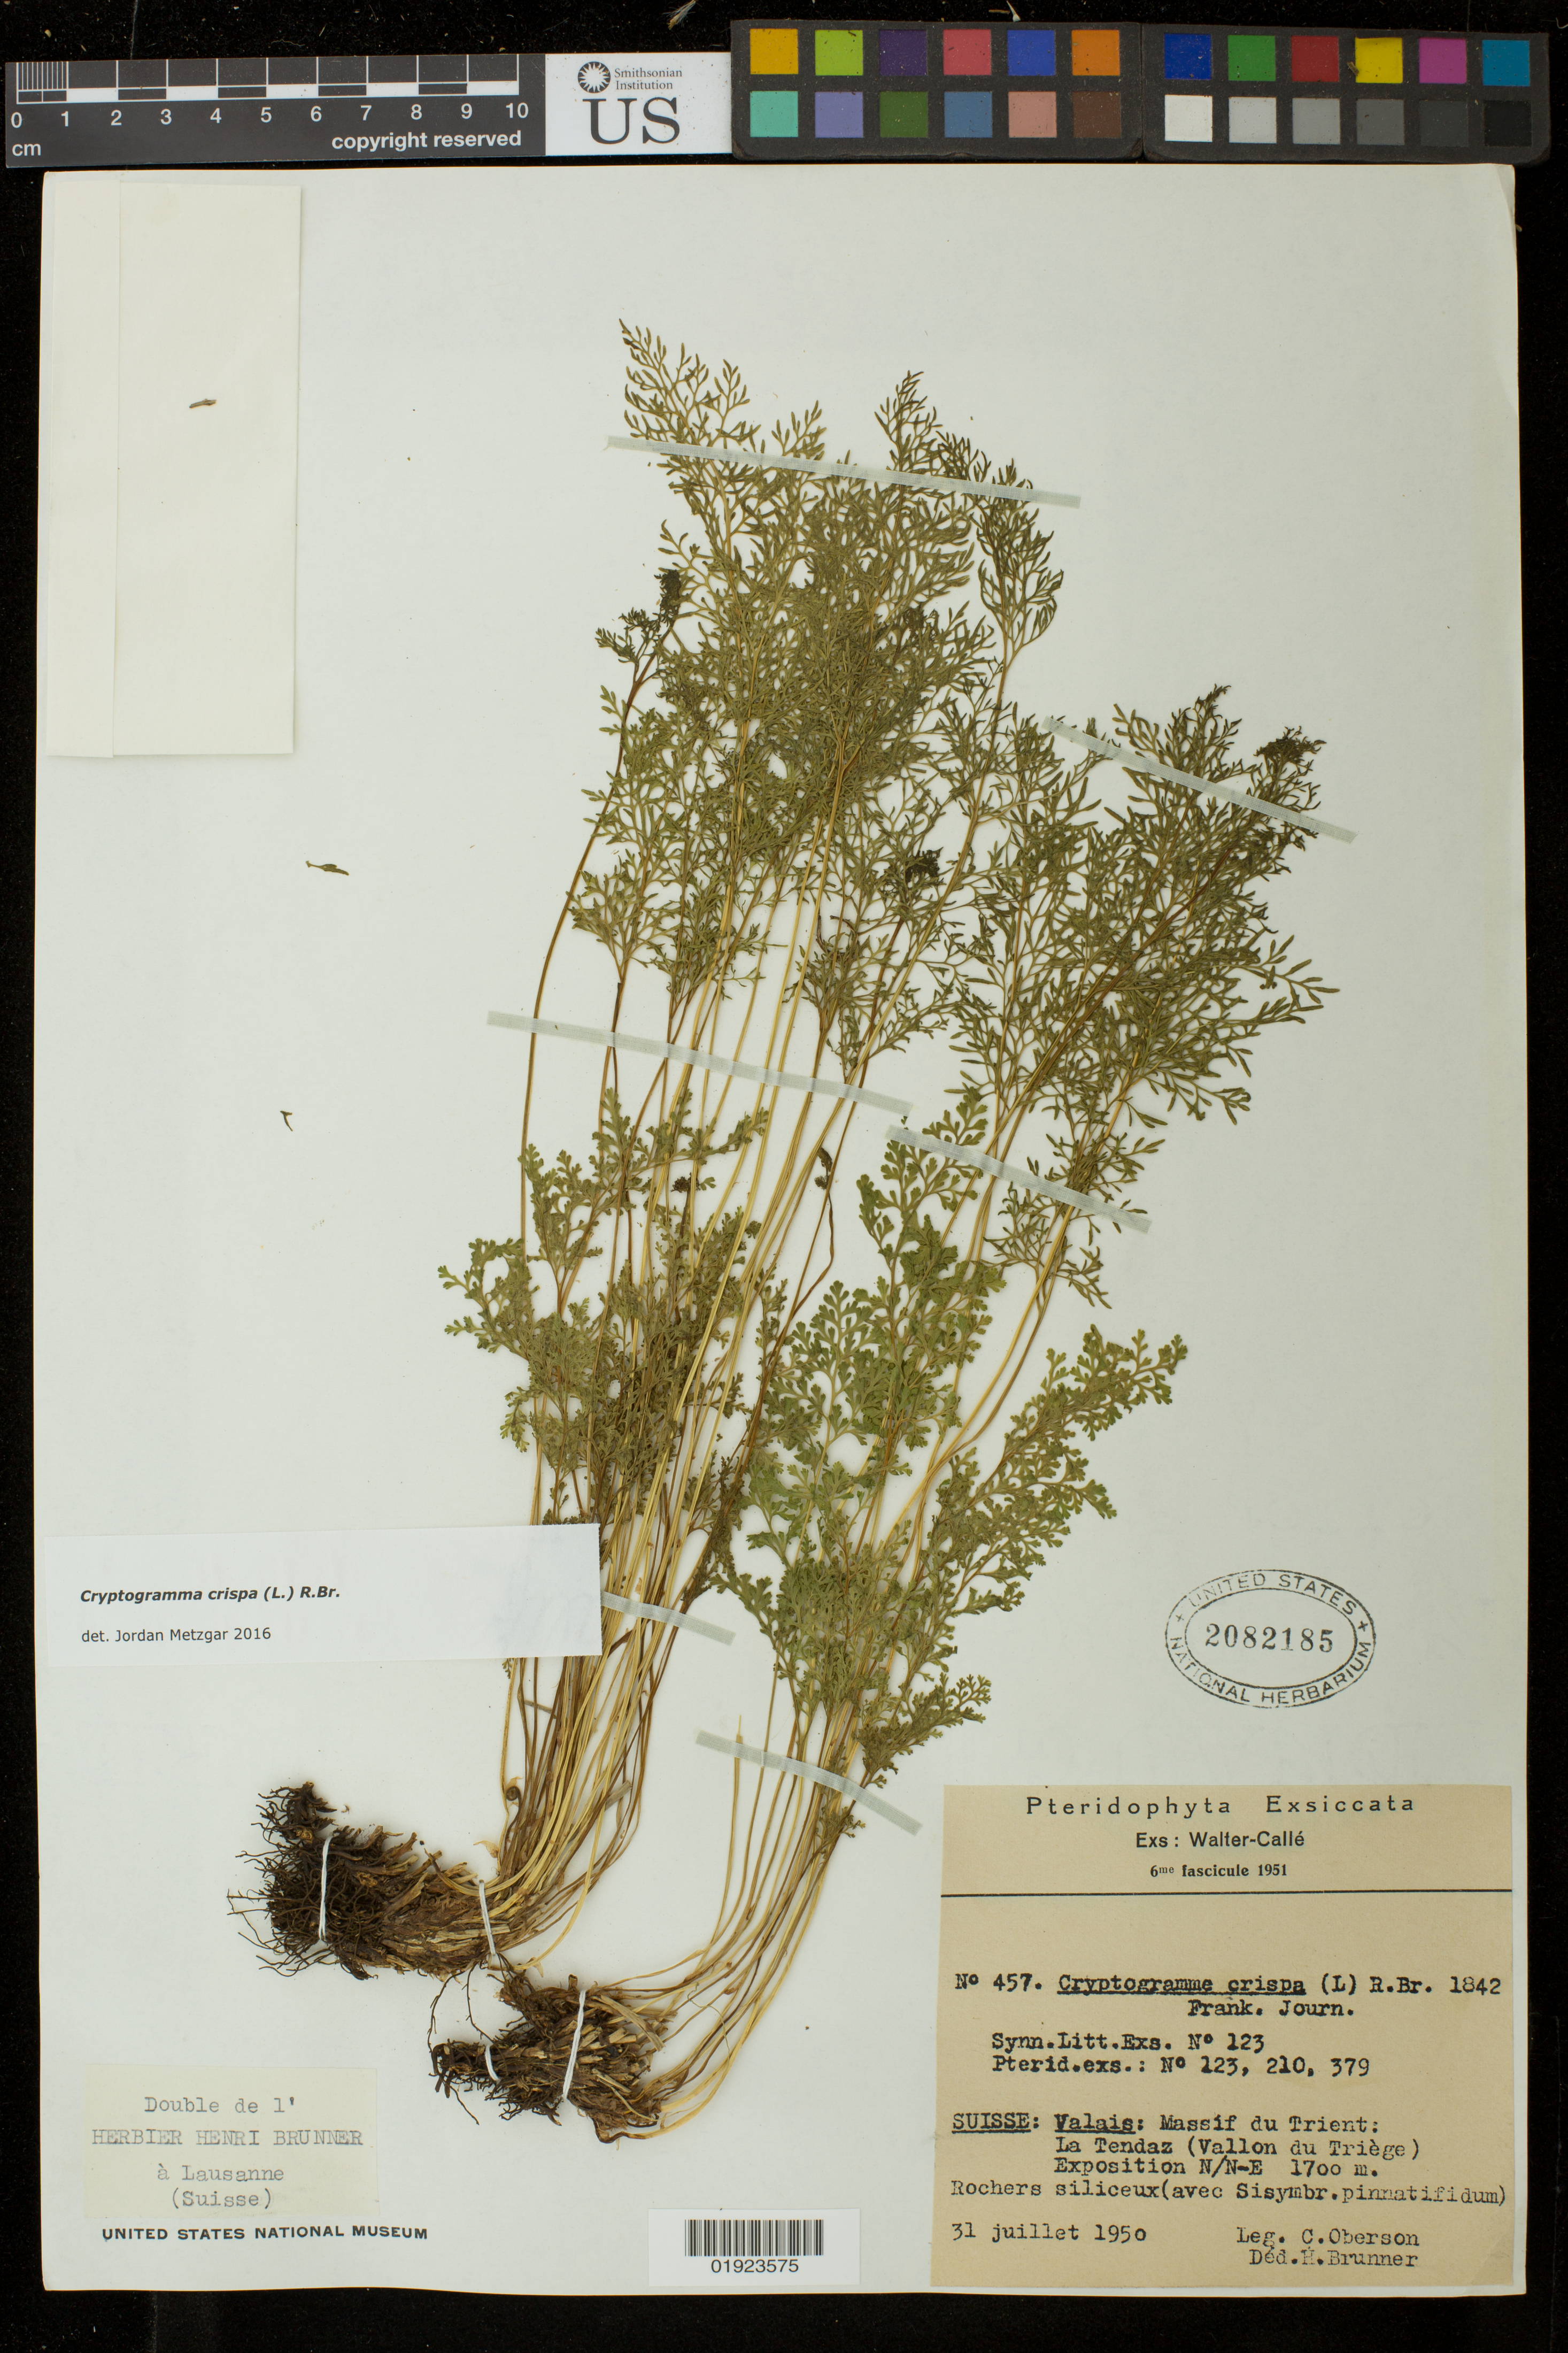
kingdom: Plantae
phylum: Tracheophyta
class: Polypodiopsida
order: Polypodiales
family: Pteridaceae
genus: Cryptogramma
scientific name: Cryptogramma crispa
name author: Fernald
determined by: Metzgar, Jordan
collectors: C. Oberson & H. Brunner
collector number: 457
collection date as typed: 31 juillet 1950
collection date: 1950-07-31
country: Switzerland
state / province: Valais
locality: Massif du Trient: La Tendaz (Vallon du Triege) Exposition N/NE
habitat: rochers siliceux (avec Sisymbr. pinnatifidum)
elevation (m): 1700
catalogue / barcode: US 2082185